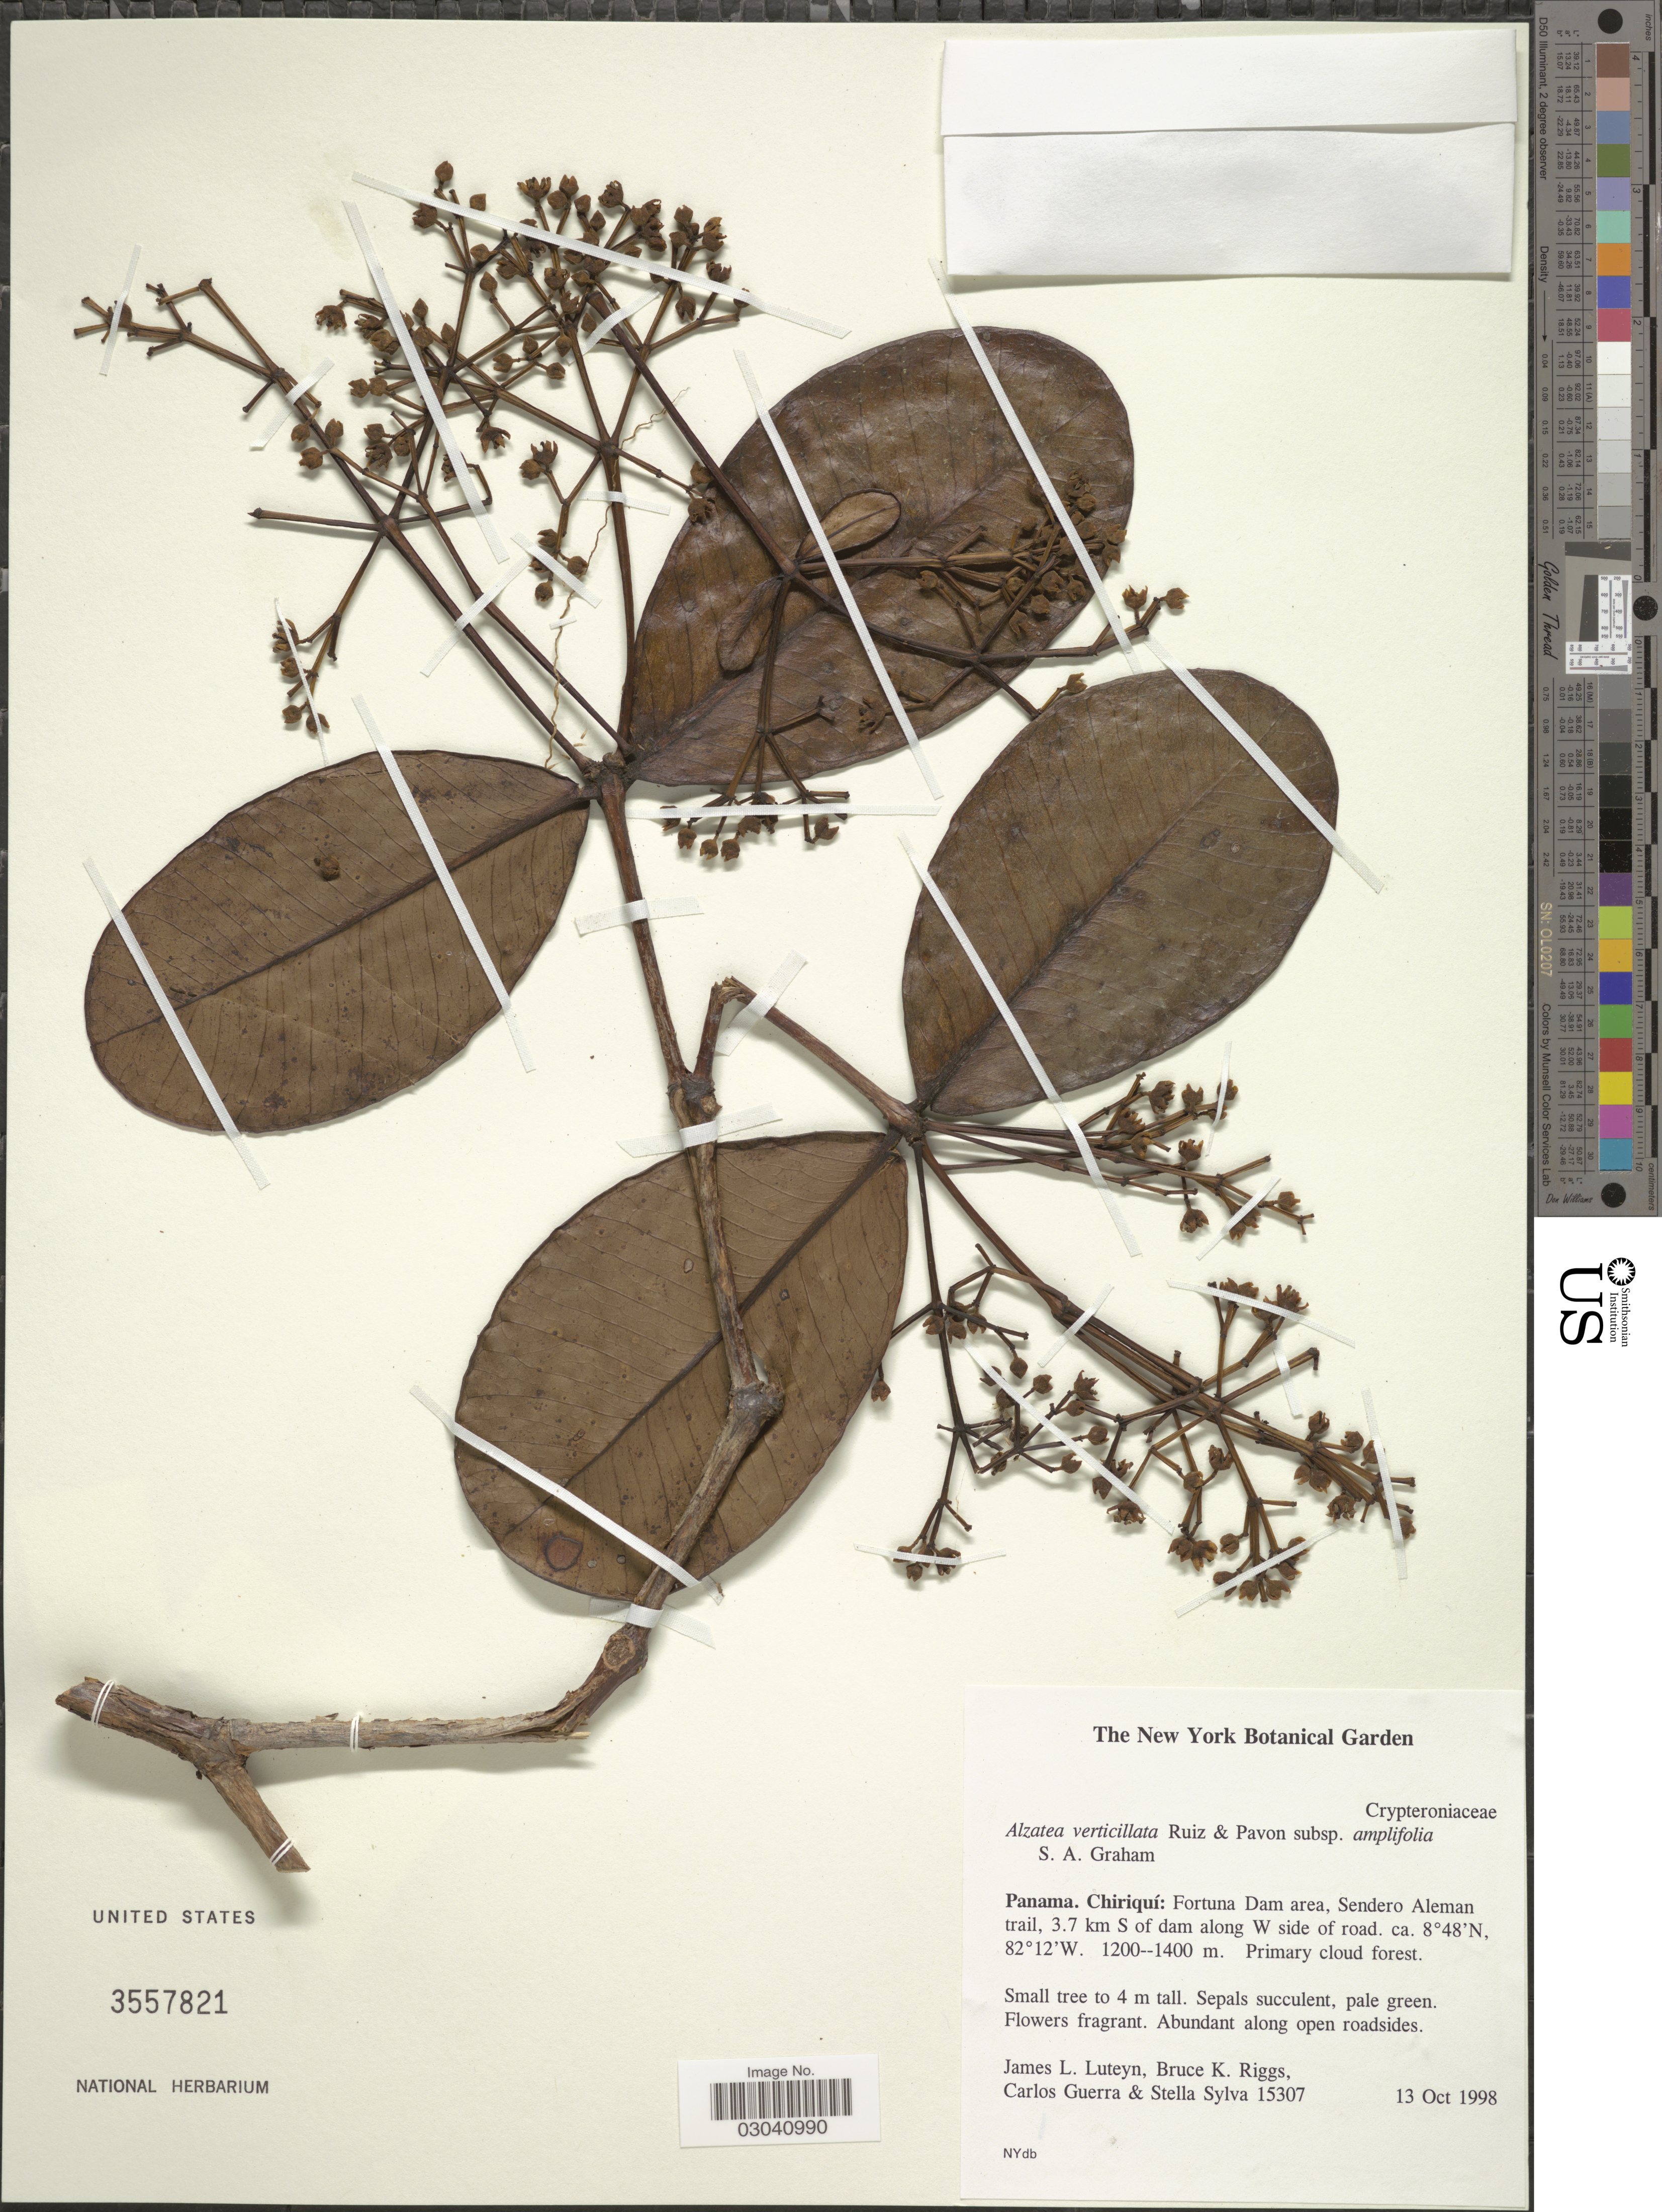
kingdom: Plantae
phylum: Tracheophyta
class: Magnoliopsida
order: Myrtales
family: Alzateaceae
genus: Alzatea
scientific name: Alzatea verticillata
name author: Ruiz & Pav.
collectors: J. L. Luteyn, B. Riggs, C. Guerra & S. Sylva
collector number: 15307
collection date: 1998-10-13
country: Panama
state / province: Chiriqui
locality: Fortuna Dam area, Sendero Aleman trail, 3.7 km S of dam along W side of road.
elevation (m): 1200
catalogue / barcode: US 3557821